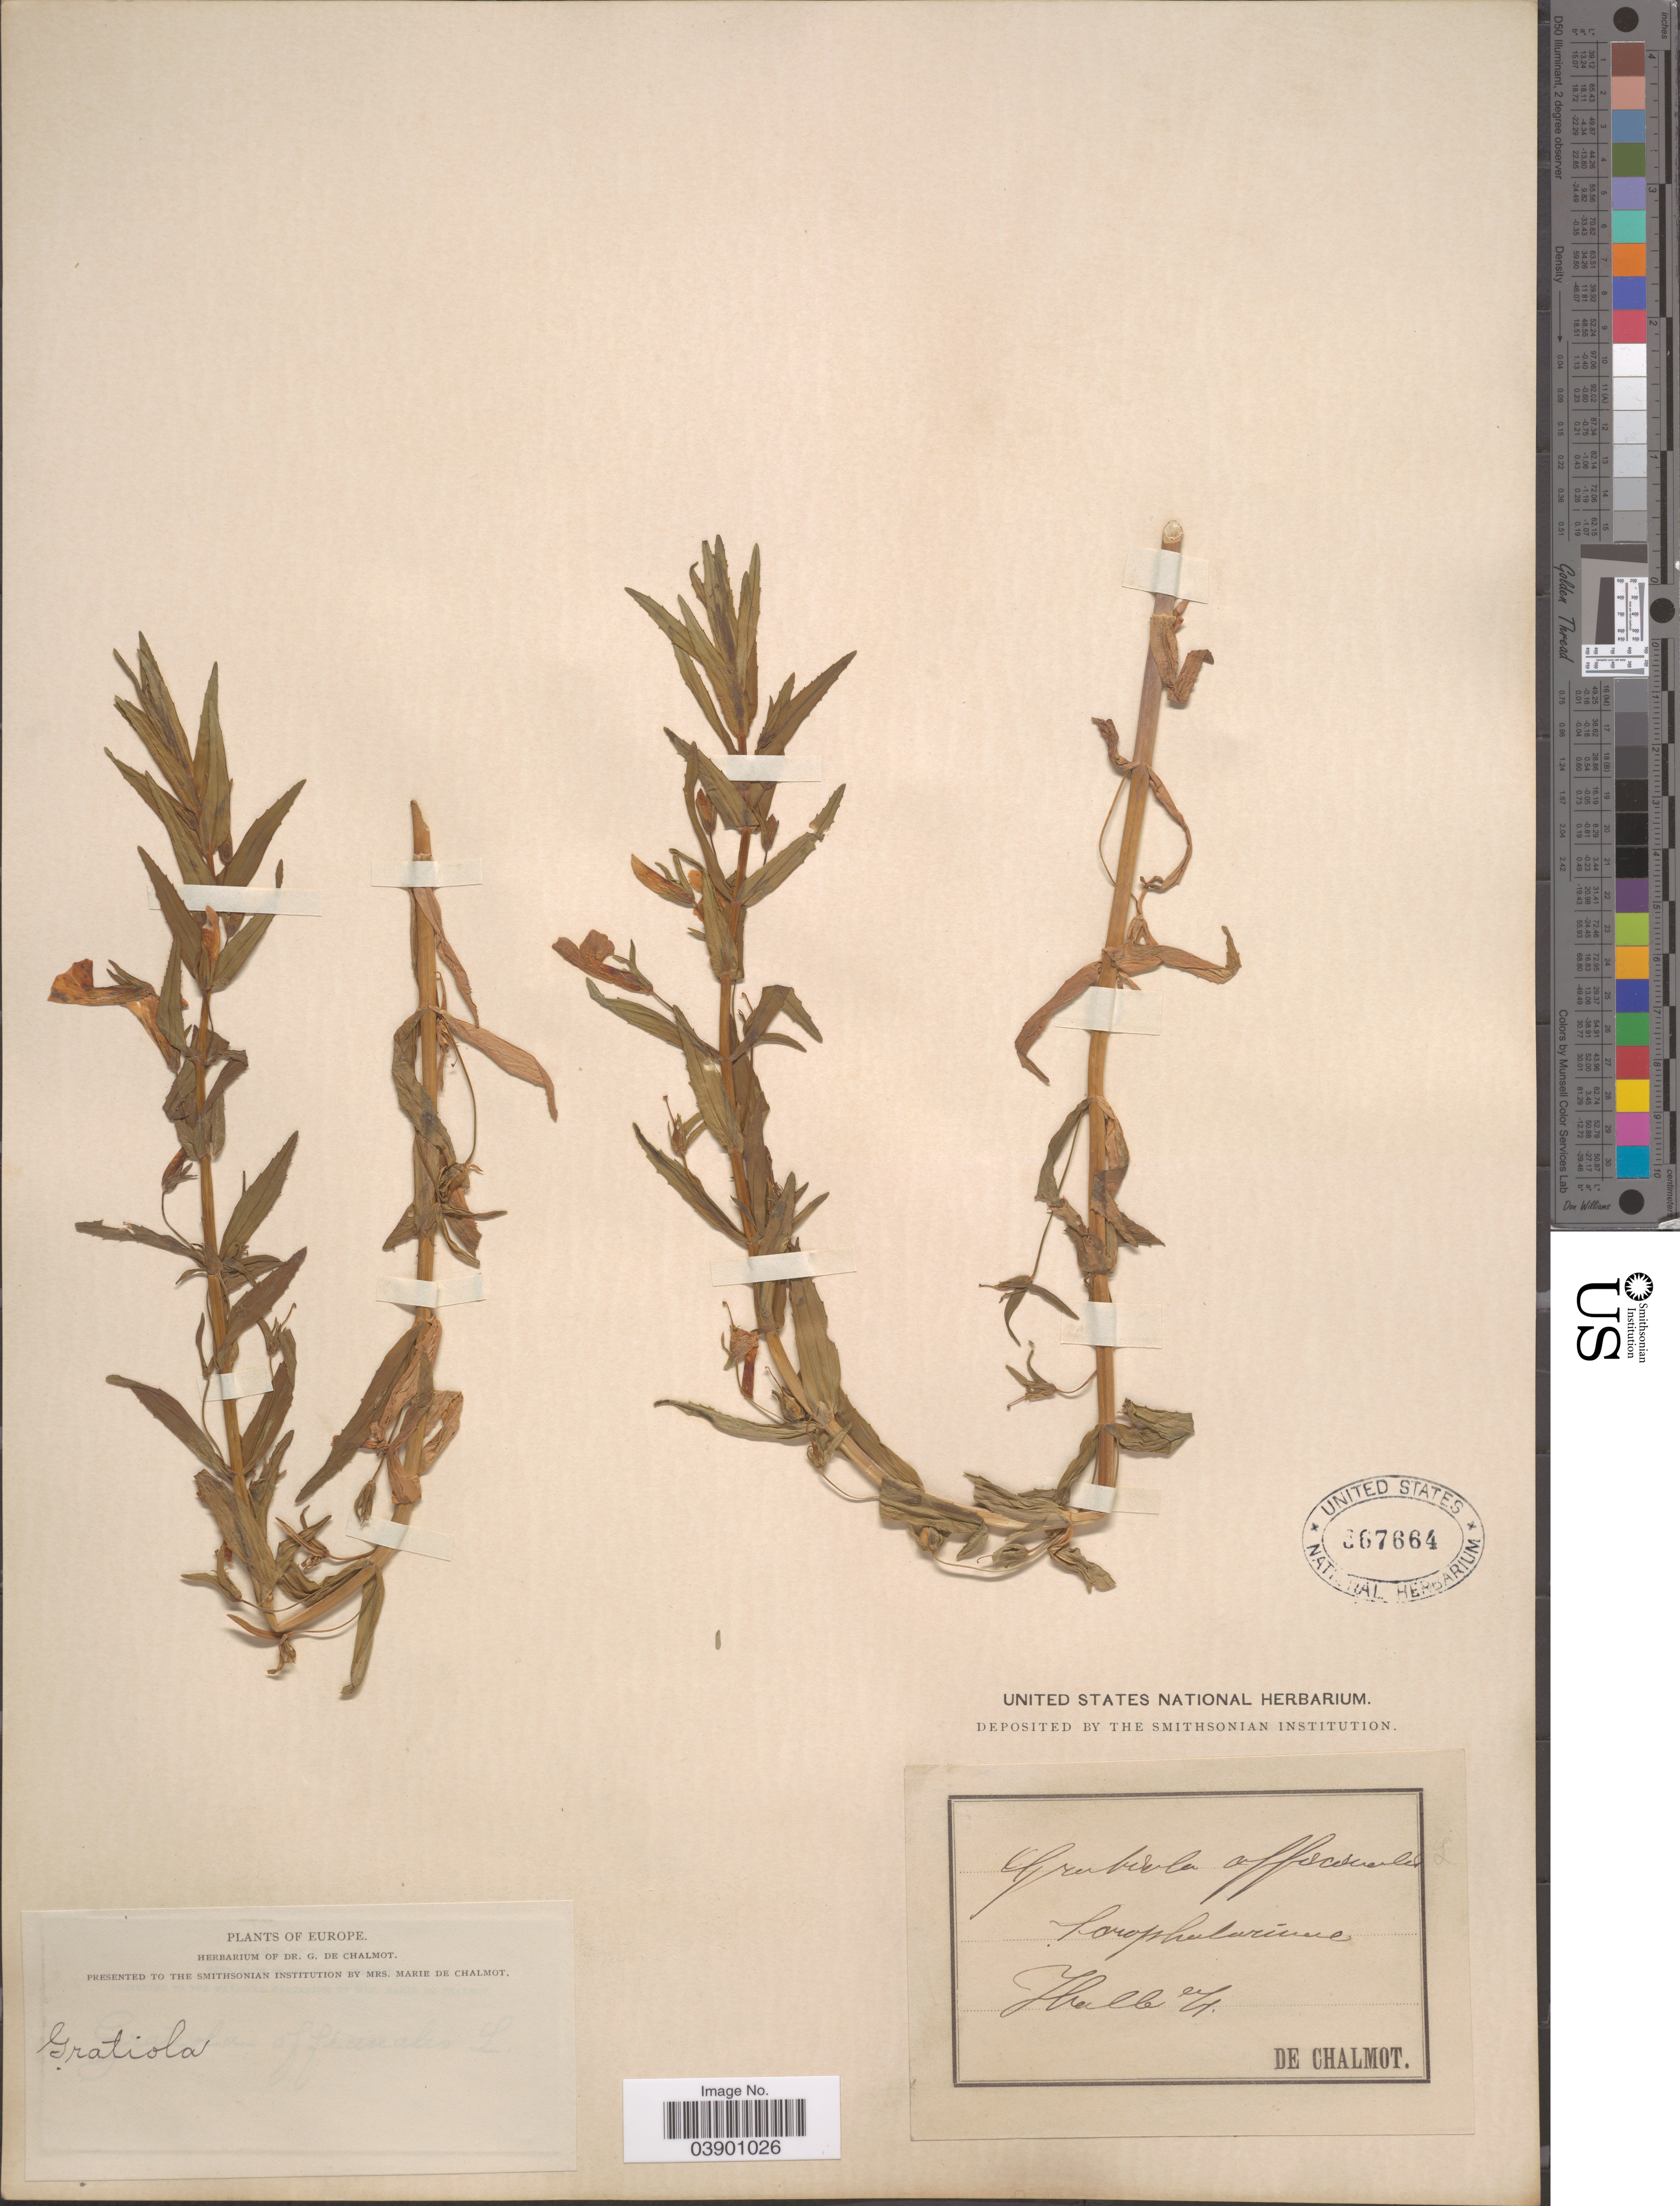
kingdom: Plantae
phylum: Tracheophyta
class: Magnoliopsida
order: Lamiales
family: Plantaginaceae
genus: Gratiola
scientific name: Gratiola officinalis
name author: L.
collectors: G. de Chalmot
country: Germany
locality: Europe. Halle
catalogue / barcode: US 367664